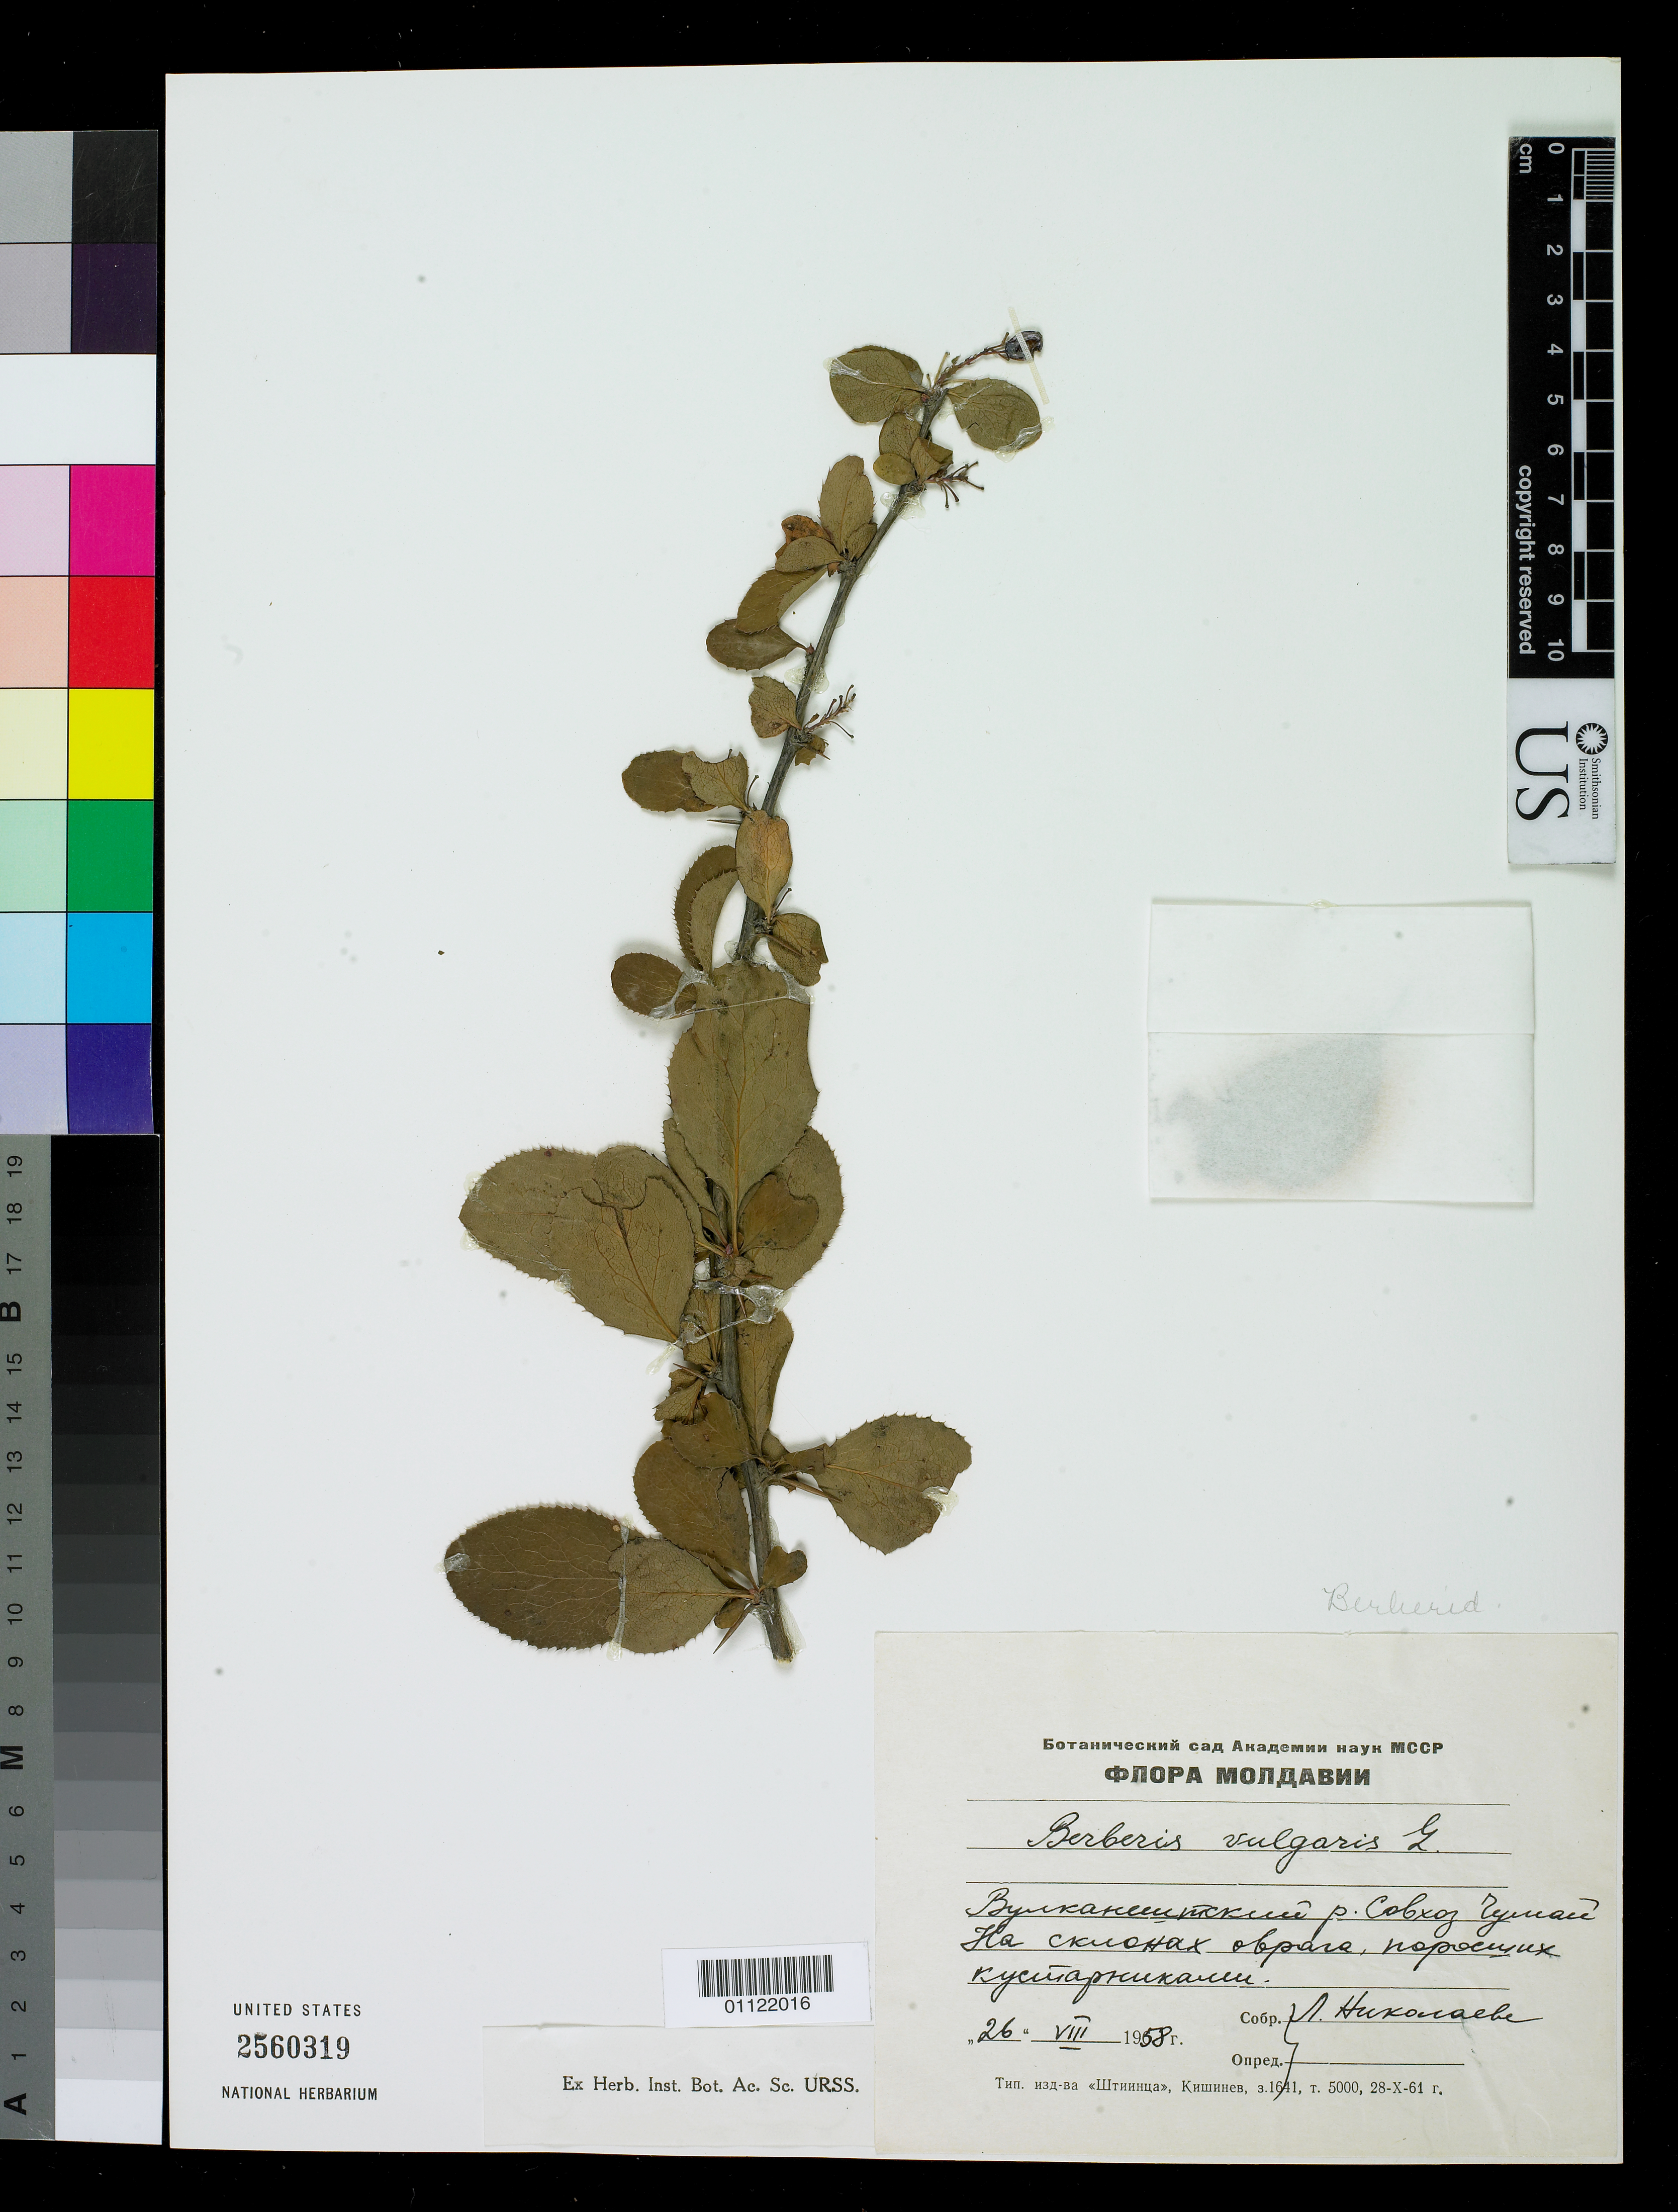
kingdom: Plantae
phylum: Tracheophyta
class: Magnoliopsida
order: Ranunculales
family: Berberidaceae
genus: Berberis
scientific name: Berberis vulgaris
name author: L.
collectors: T. L. Nikolajeva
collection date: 1958-08-26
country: Moldova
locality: Vulkanetski raion, covxoz Chumai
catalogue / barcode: US 2560319